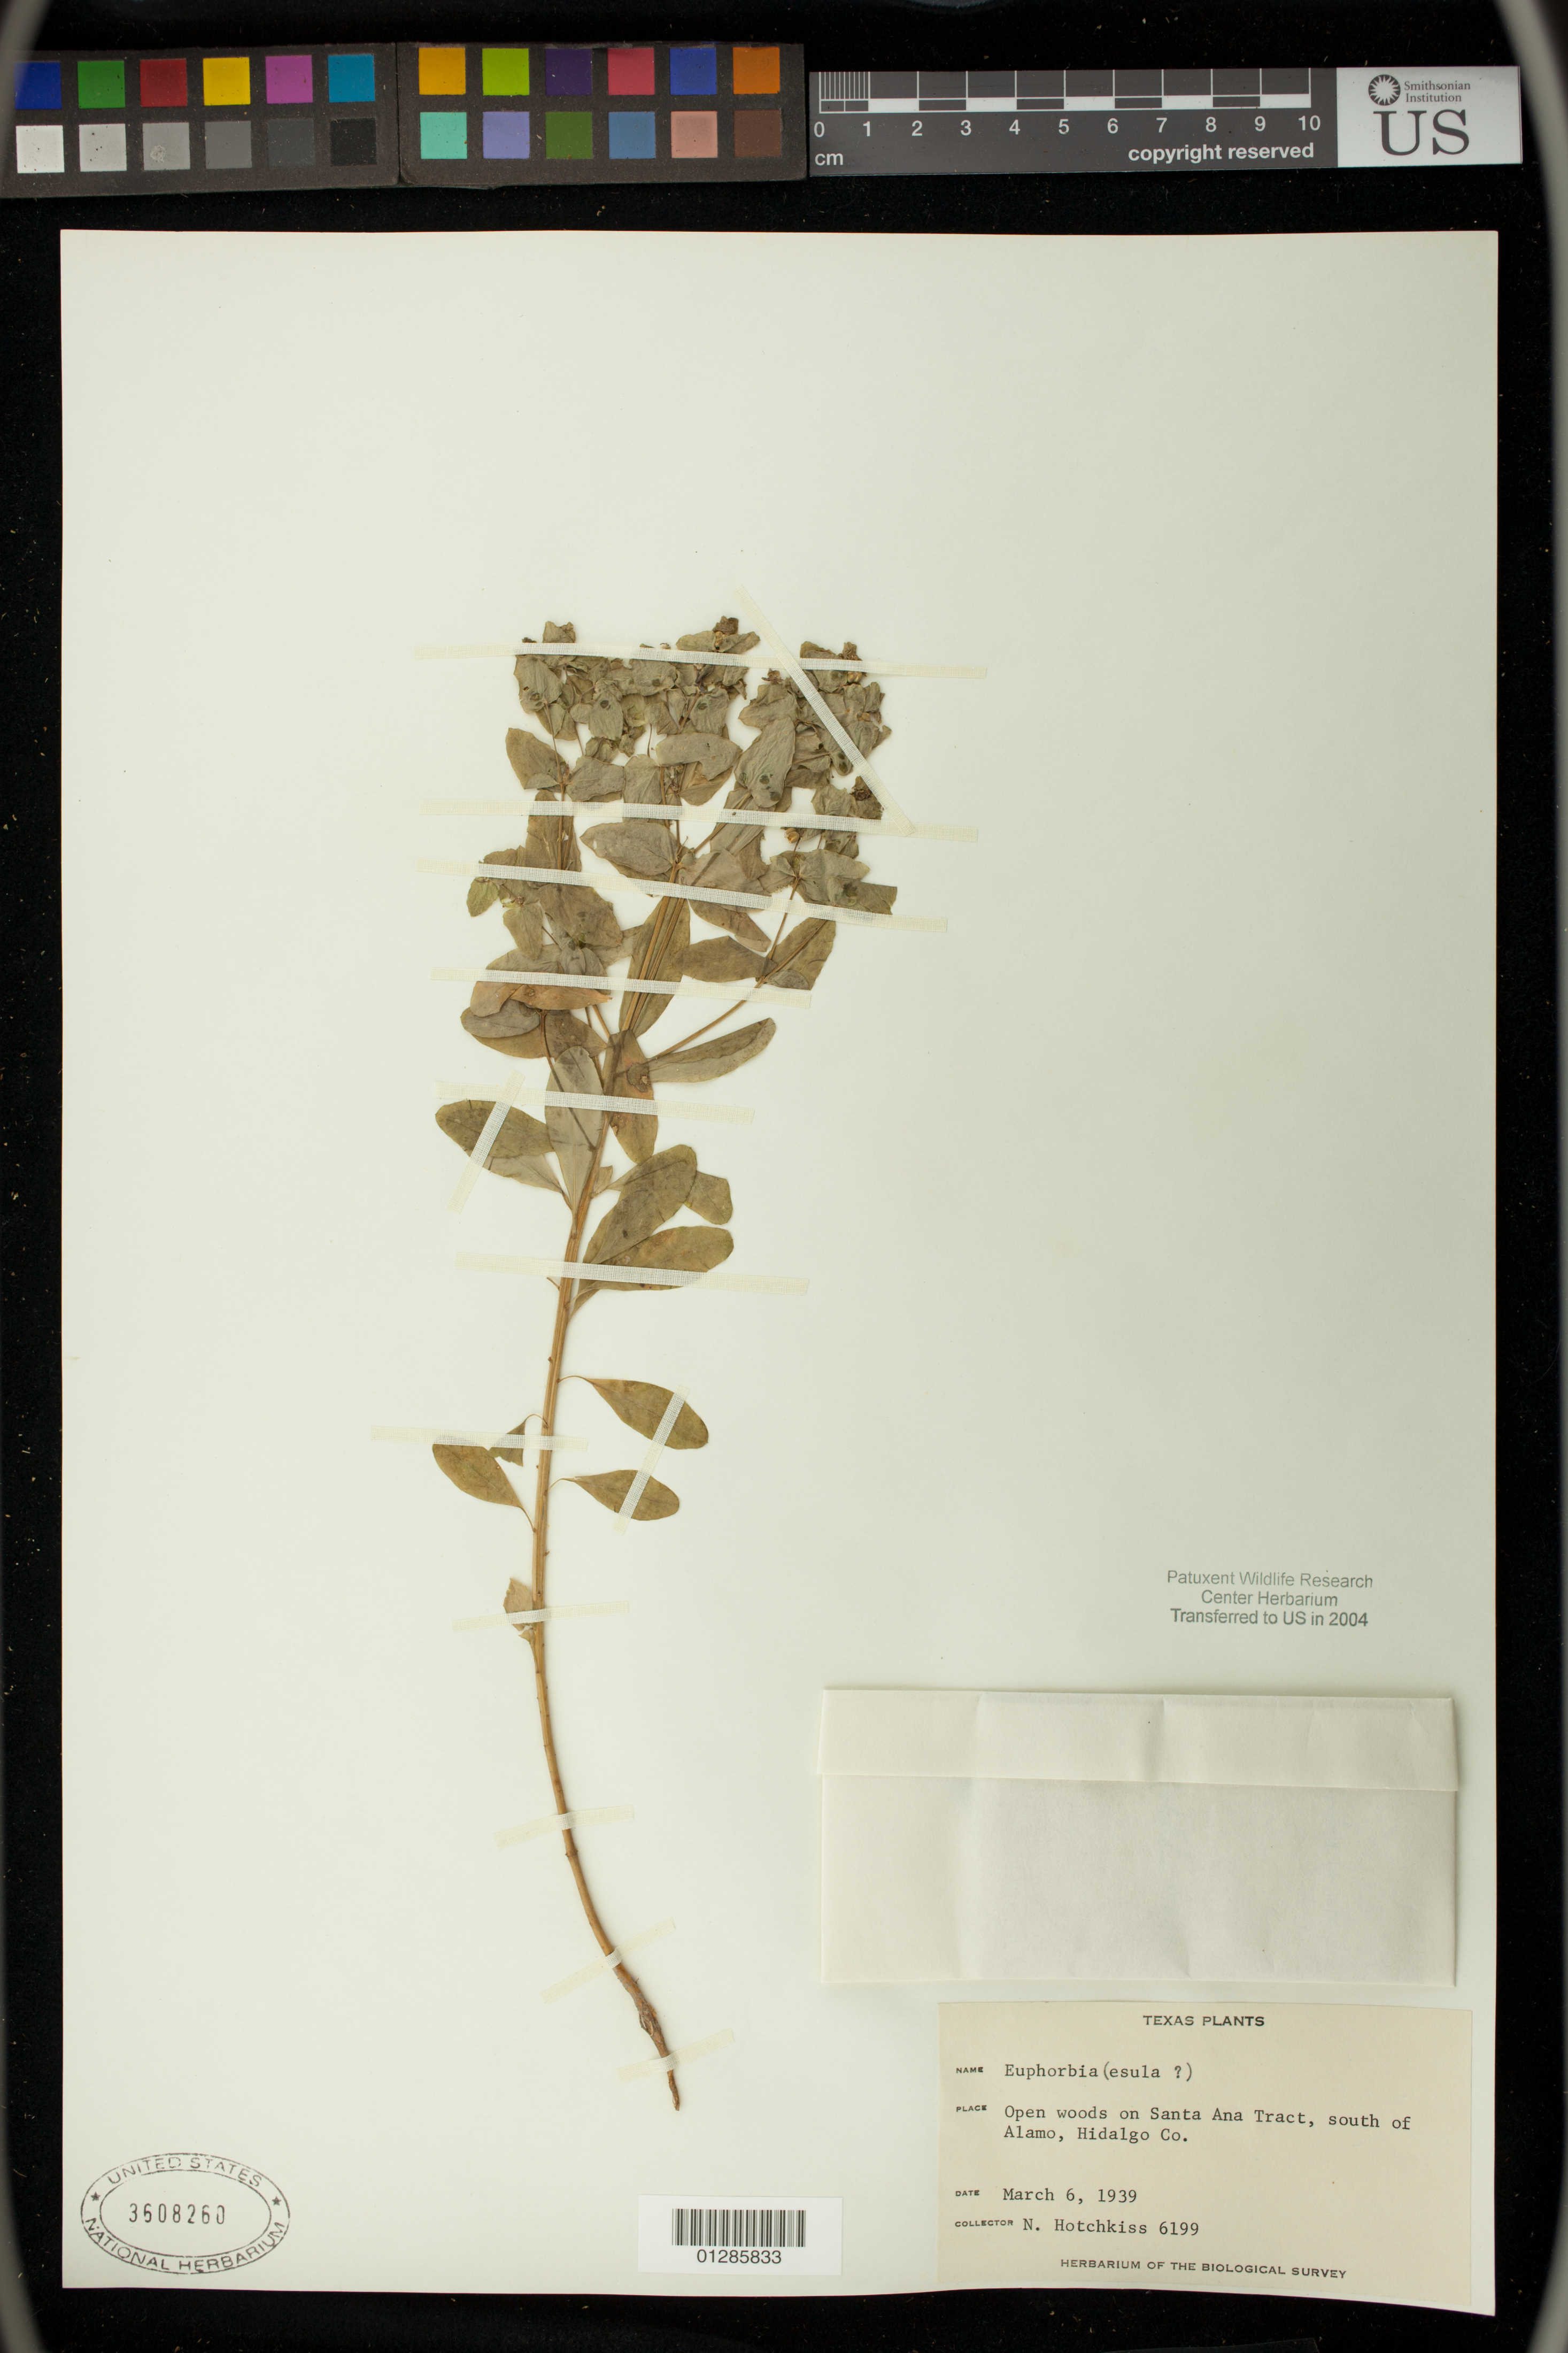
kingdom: Plantae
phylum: Tracheophyta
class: Magnoliopsida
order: Malpighiales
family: Euphorbiaceae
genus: Euphorbia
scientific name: Euphorbia esula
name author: L.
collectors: N. Hotchkiss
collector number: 6199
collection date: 1939-03-06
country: United States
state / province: Texas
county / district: Hidalgo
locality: Santa Ana Tract, south of Alamo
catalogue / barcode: US 3608260